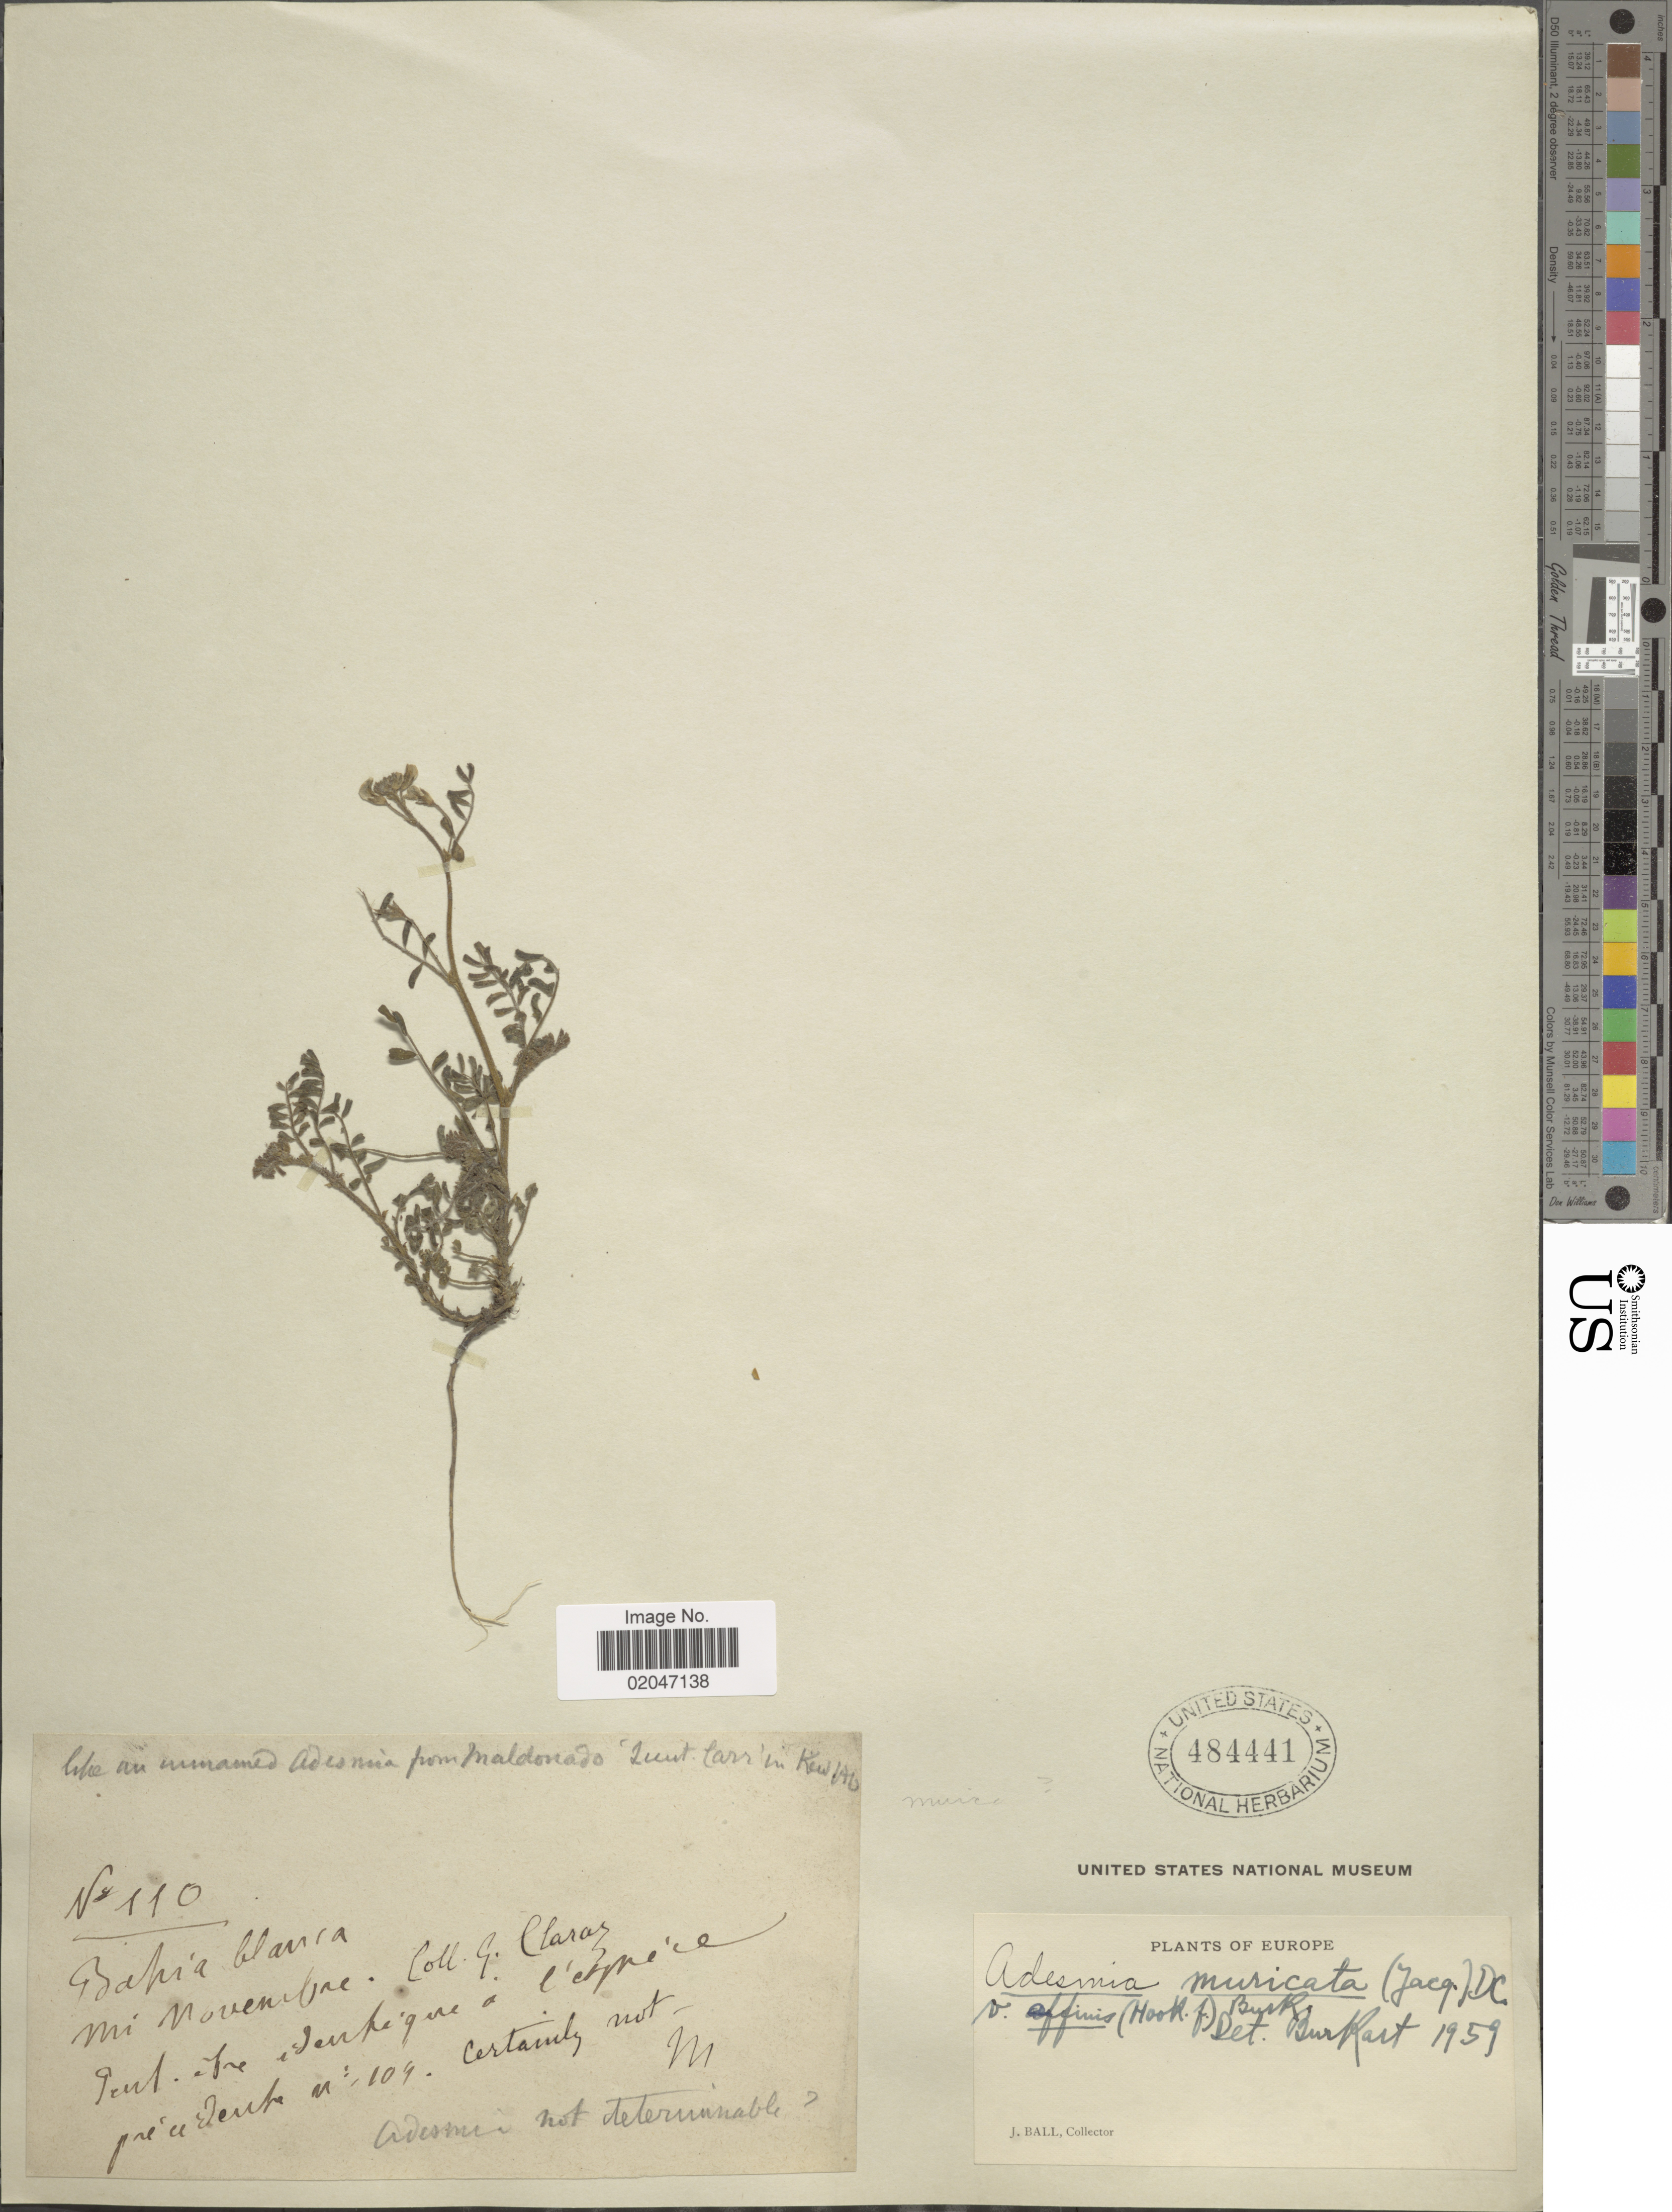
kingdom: Plantae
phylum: Tracheophyta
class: Magnoliopsida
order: Fabales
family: Fabaceae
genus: Adesmia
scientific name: Adesmia muricata var. affinis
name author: (Hook. f.) Burkart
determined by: Burkart, Arturo E.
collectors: J. Ball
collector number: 110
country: Argentina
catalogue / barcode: US 484441